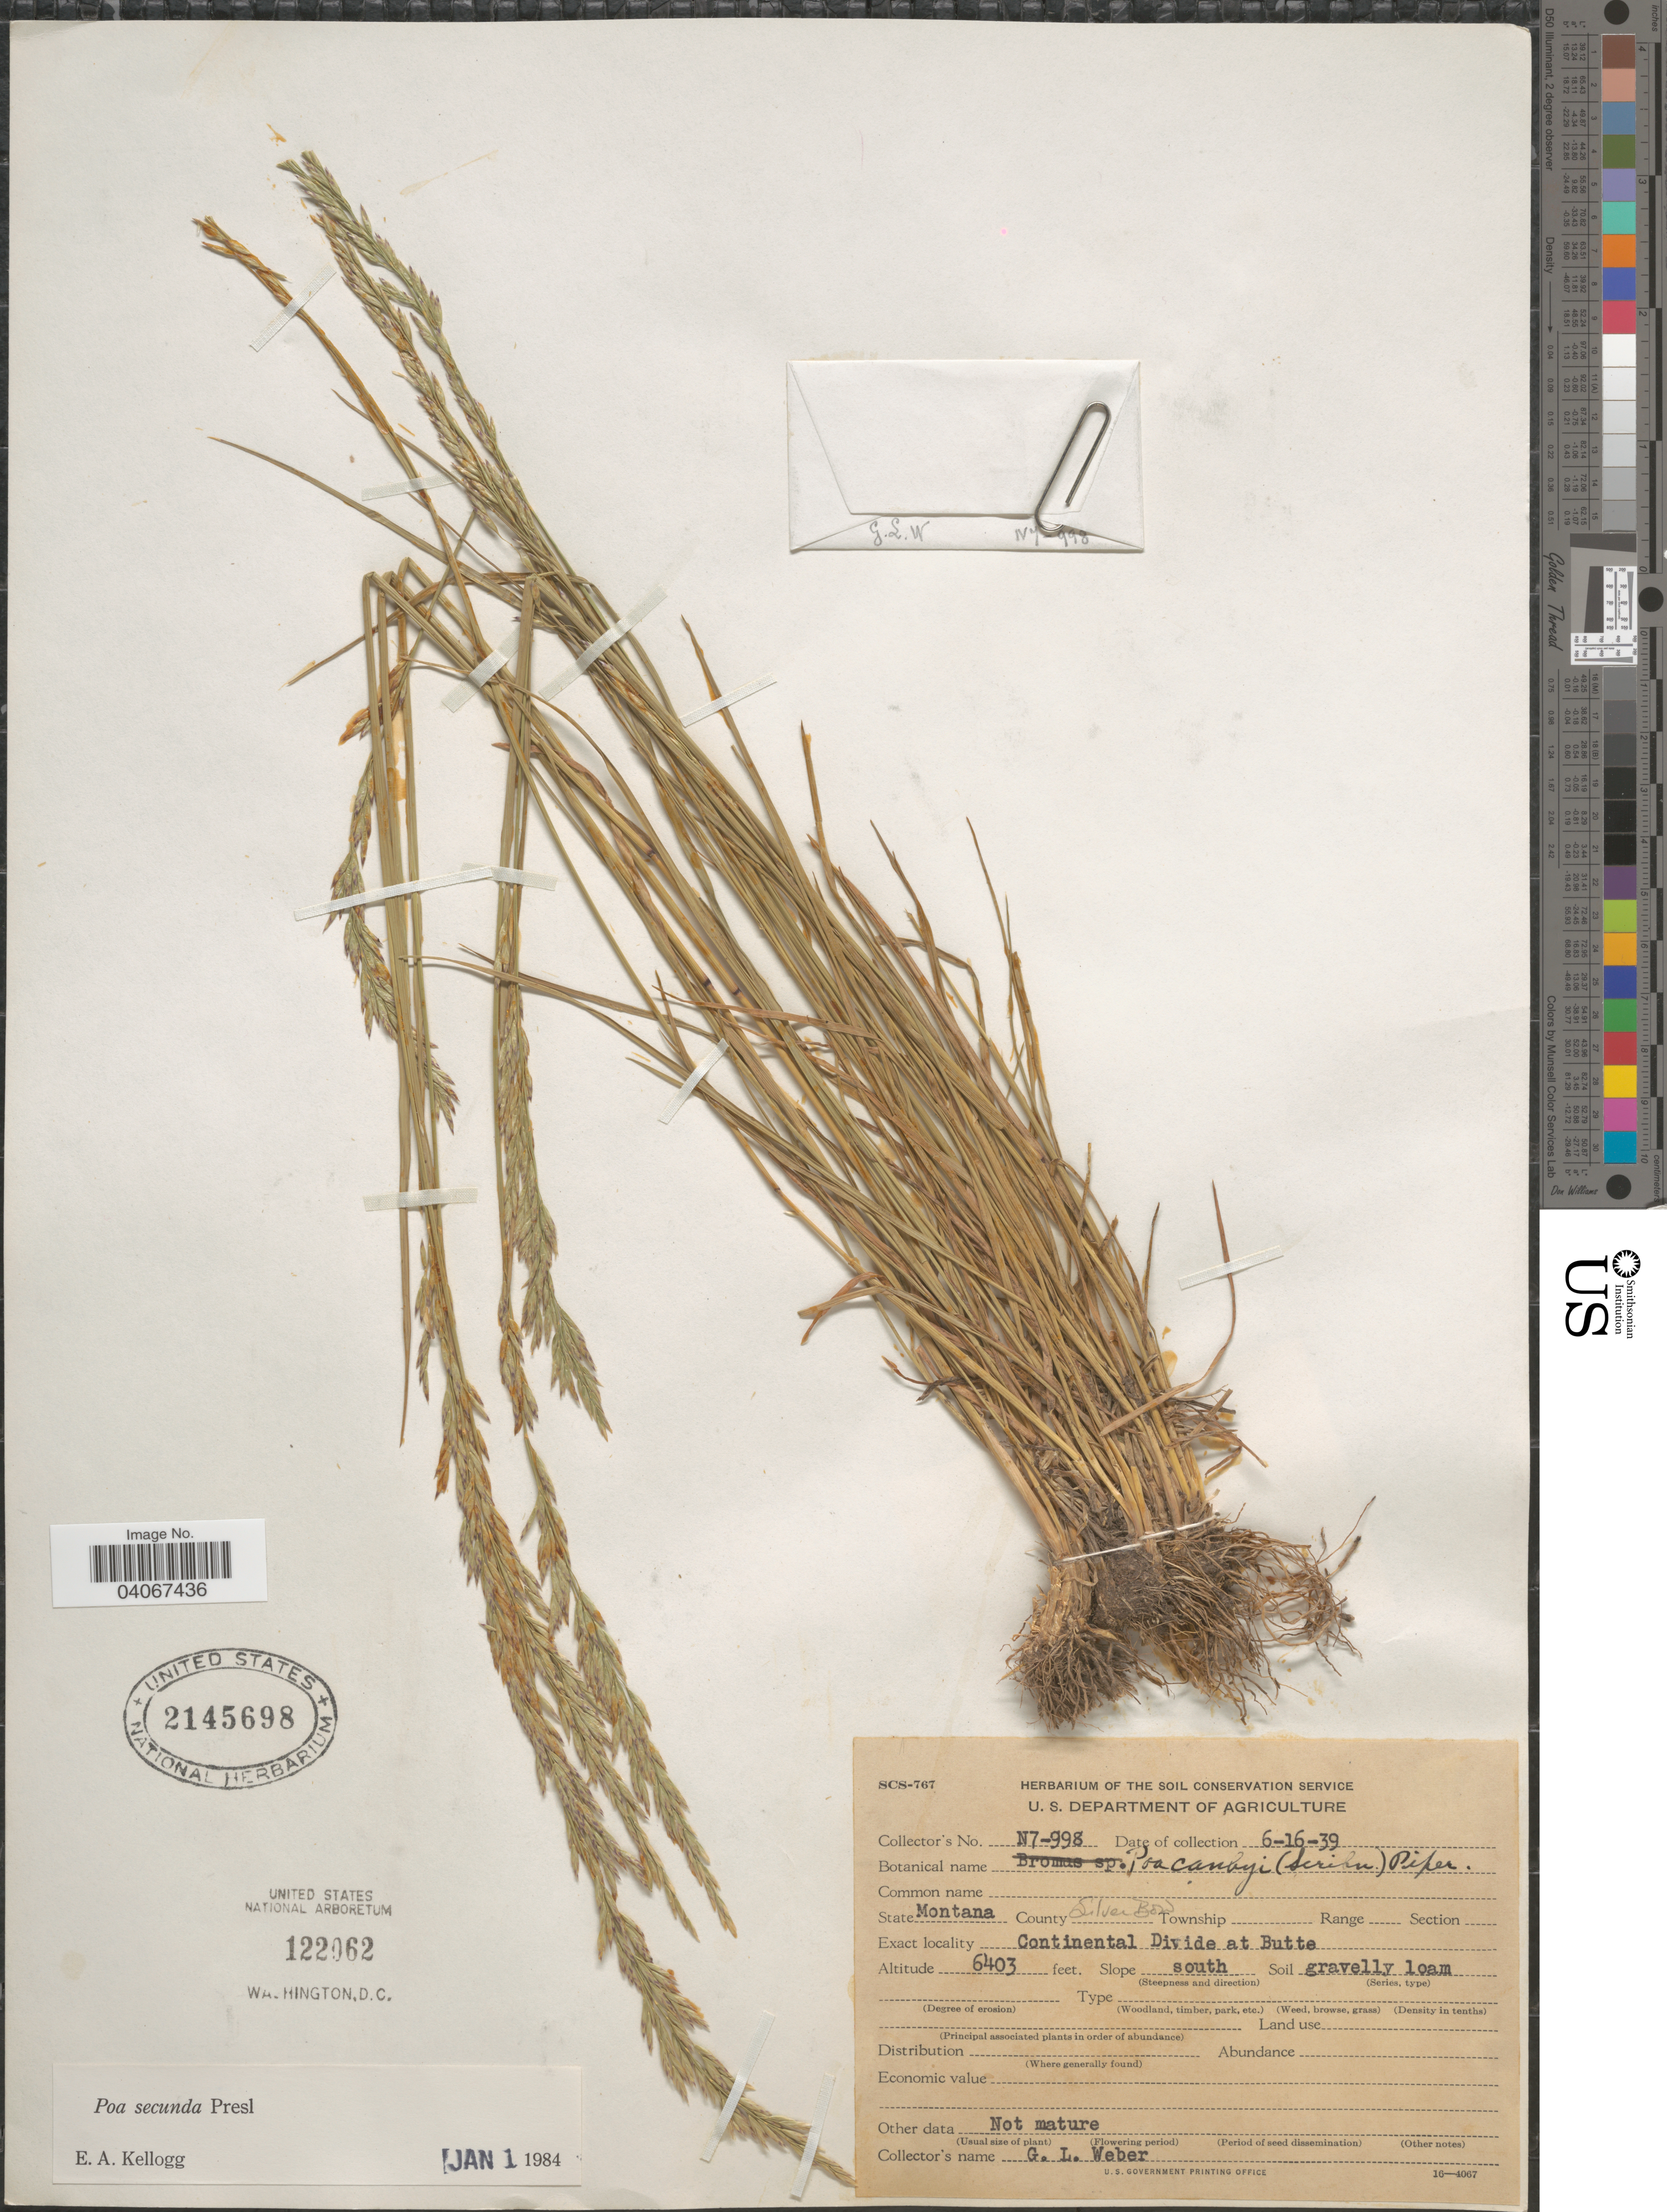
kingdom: Plantae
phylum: Tracheophyta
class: Liliopsida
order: Poales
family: Poaceae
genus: Poa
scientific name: Poa secunda subsp. secunda var. secunda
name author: J. Presl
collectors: G. Weber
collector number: N7-998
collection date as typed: Transcribed d/m/y: 16/6/39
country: United States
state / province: Montana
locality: County Silver Bow. Continental Divide at Butte. Slope south.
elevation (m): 1952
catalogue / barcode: US 2145698